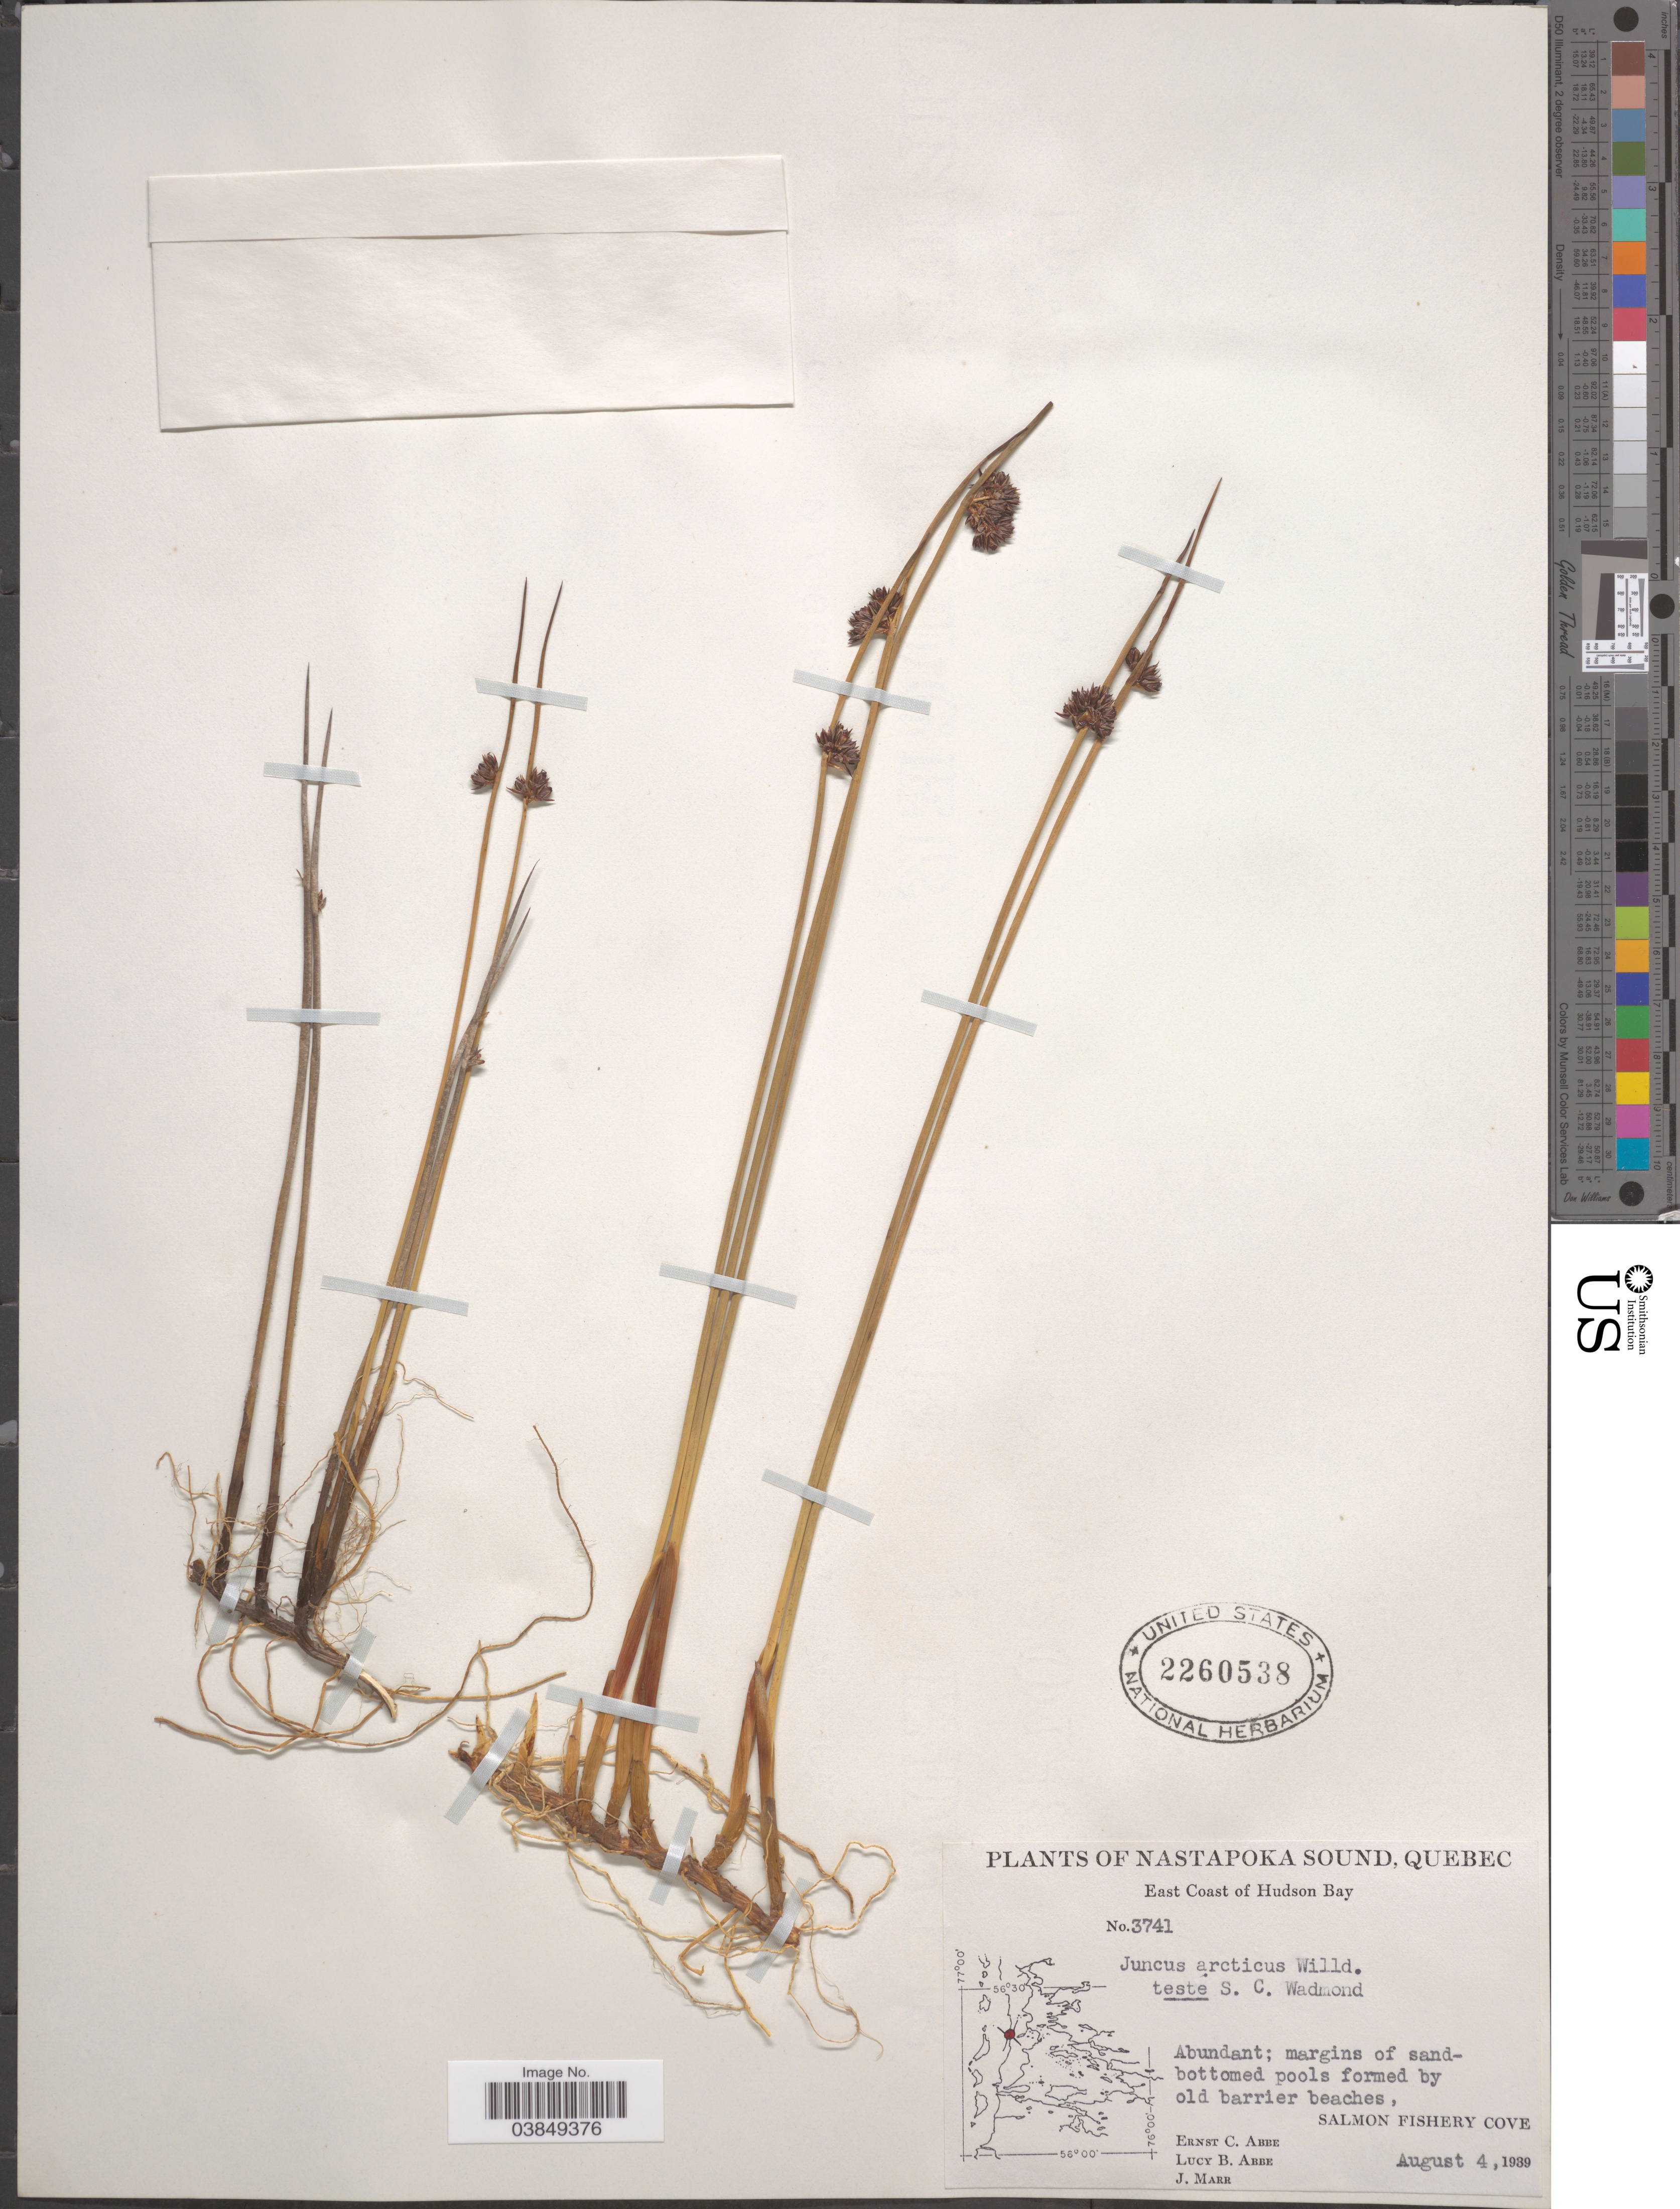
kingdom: Plantae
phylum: Tracheophyta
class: Liliopsida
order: Poales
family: Juncaceae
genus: Juncus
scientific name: Juncus arcticus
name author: Willd.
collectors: E. C. Abbe, L. B. Abbe & J. Marr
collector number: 3741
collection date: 1939-08-04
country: Canada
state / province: Quebec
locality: Nastapoka Sound. East Coast of Hudson Bay. Salmon Fishery Cove.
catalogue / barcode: US 2260538